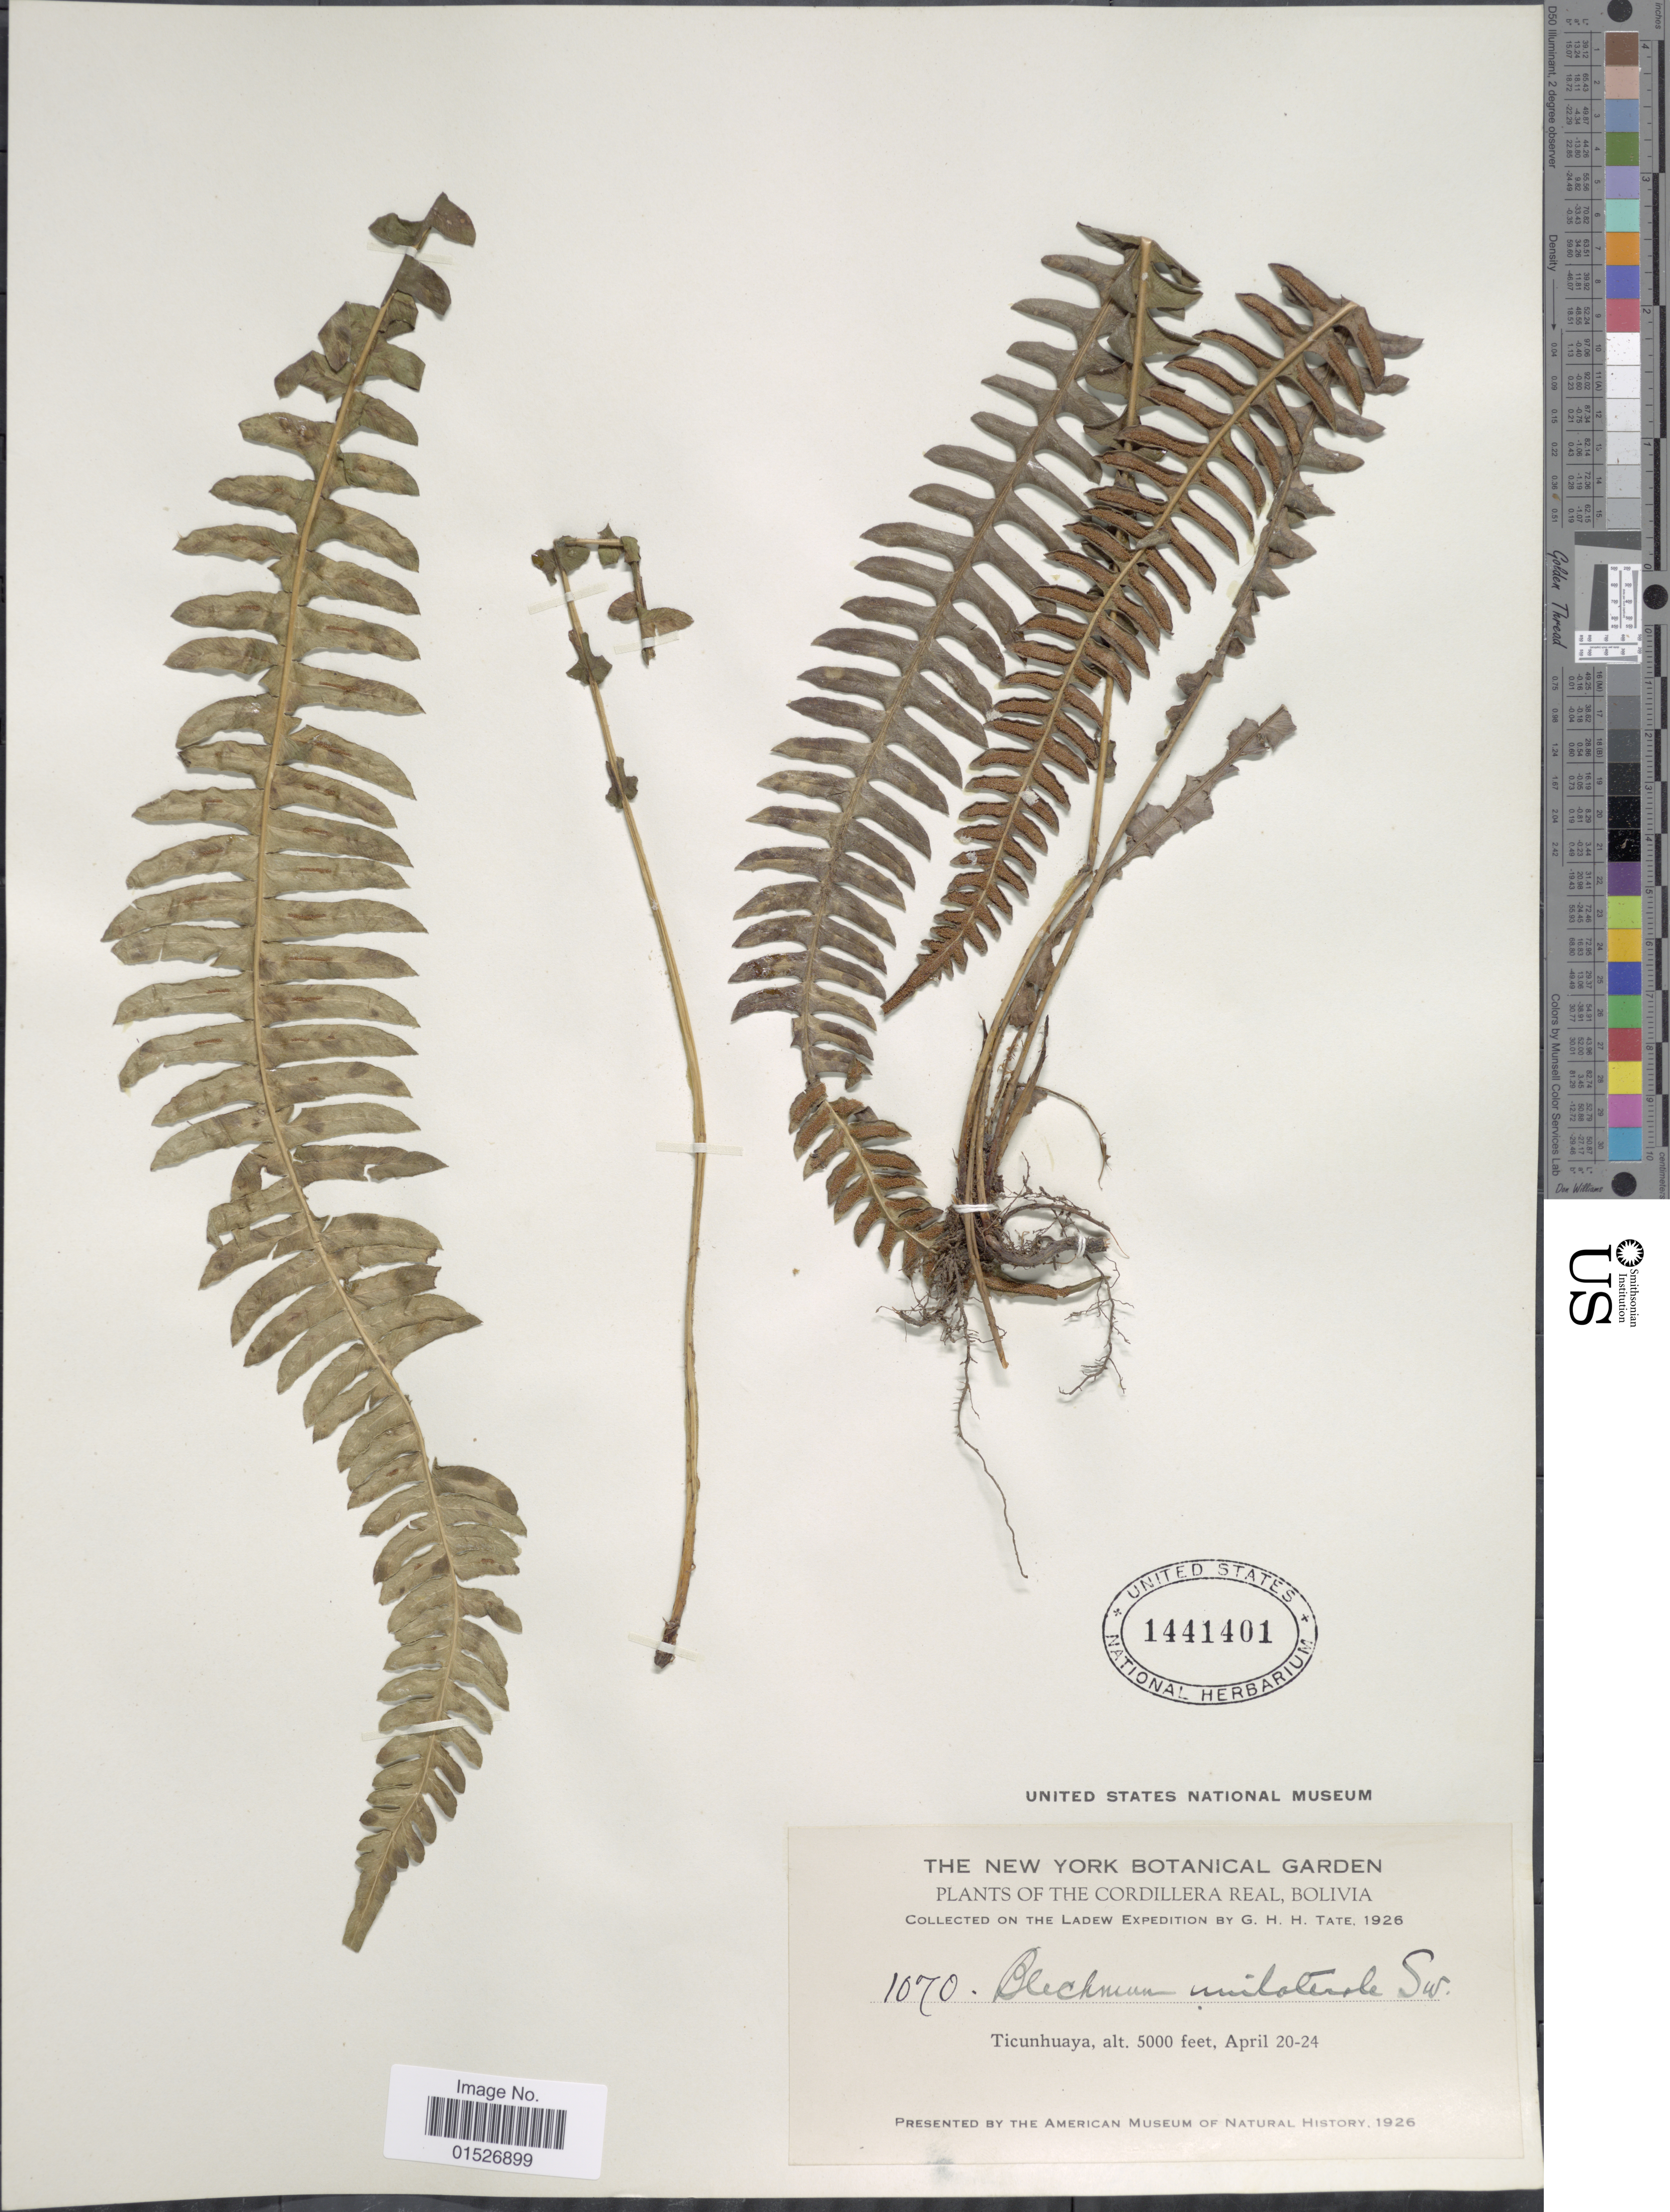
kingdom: Plantae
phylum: Tracheophyta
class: Polypodiopsida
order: Polypodiales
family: Blechnaceae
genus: Blechnum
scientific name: Blechnum polypodioides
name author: Raddi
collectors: G. H. H.Tate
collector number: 1070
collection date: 1926-04-20/1926-04-24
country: Bolivia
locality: Cordillera Real, Bolivia. Ticuhuaya.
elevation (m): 1524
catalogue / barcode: US 1441401